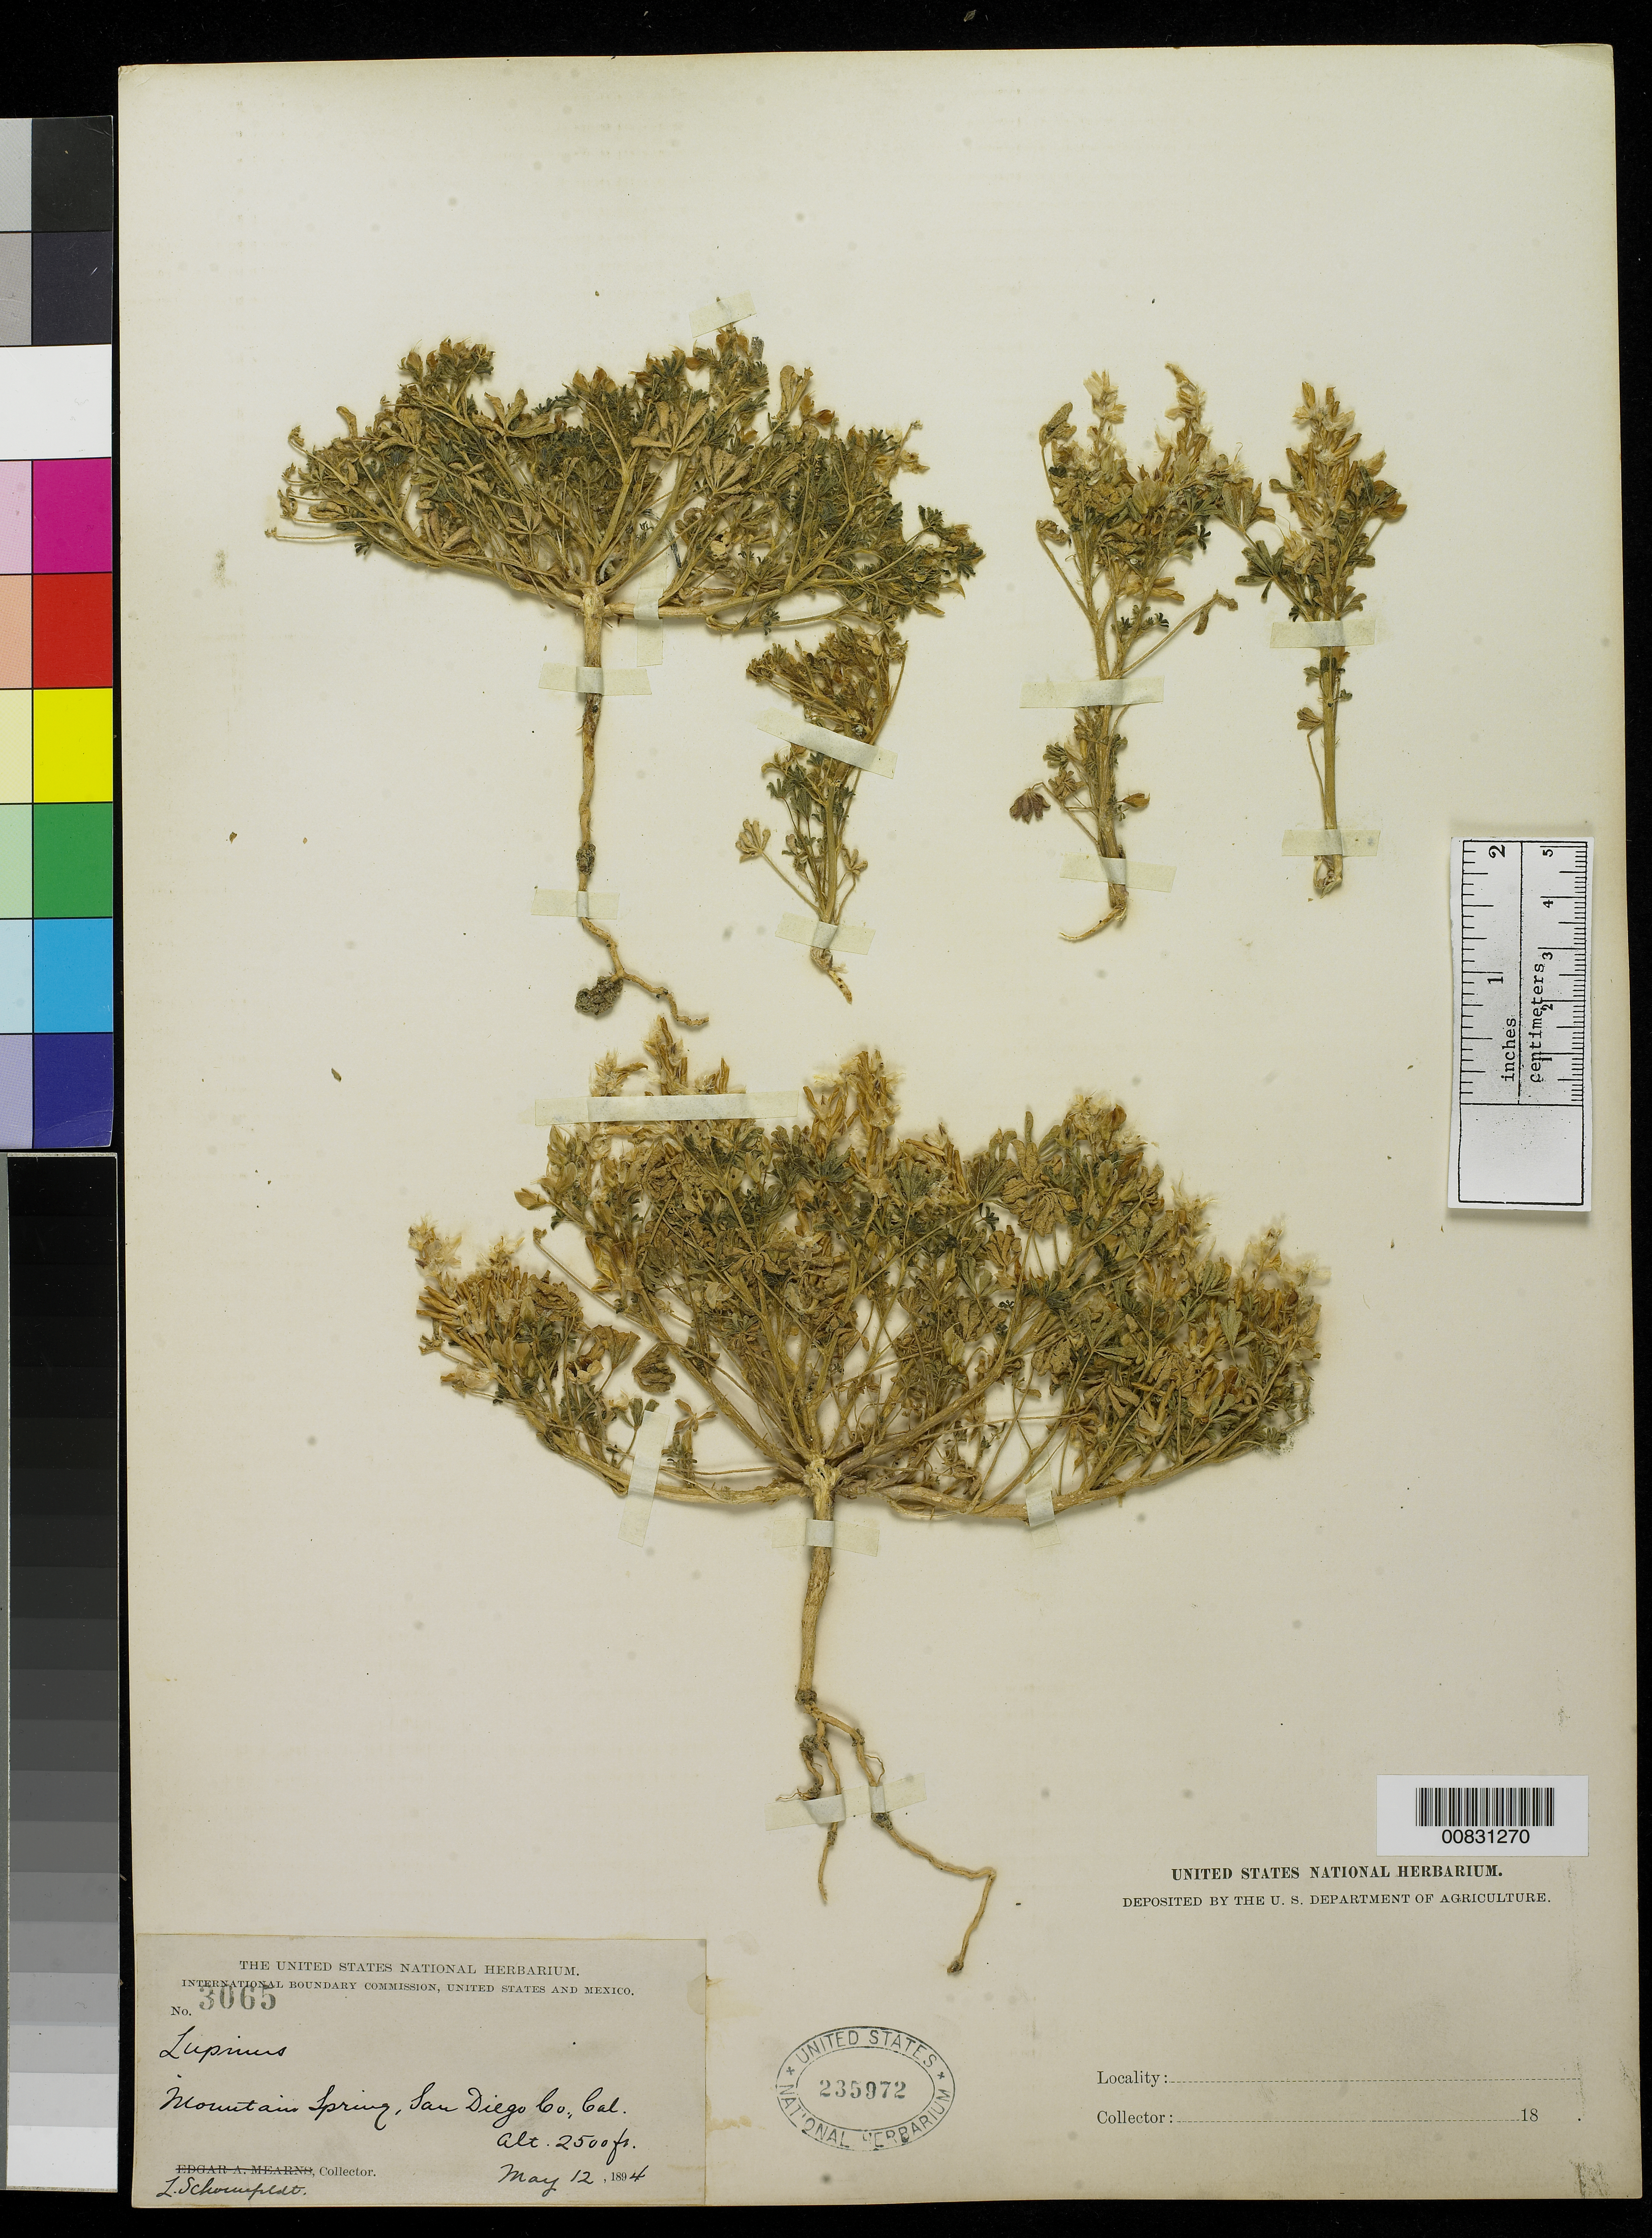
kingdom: Plantae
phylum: Tracheophyta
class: Magnoliopsida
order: Fabales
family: Fabaceae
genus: Lupinus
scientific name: Lupinus sp.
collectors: L. Schoenfeldt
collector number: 3065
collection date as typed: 12 May 1894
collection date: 1894-05-12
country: United States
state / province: California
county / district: San Diego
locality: Mountain Spring, San Diego County, California.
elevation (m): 762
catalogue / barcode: US 235972